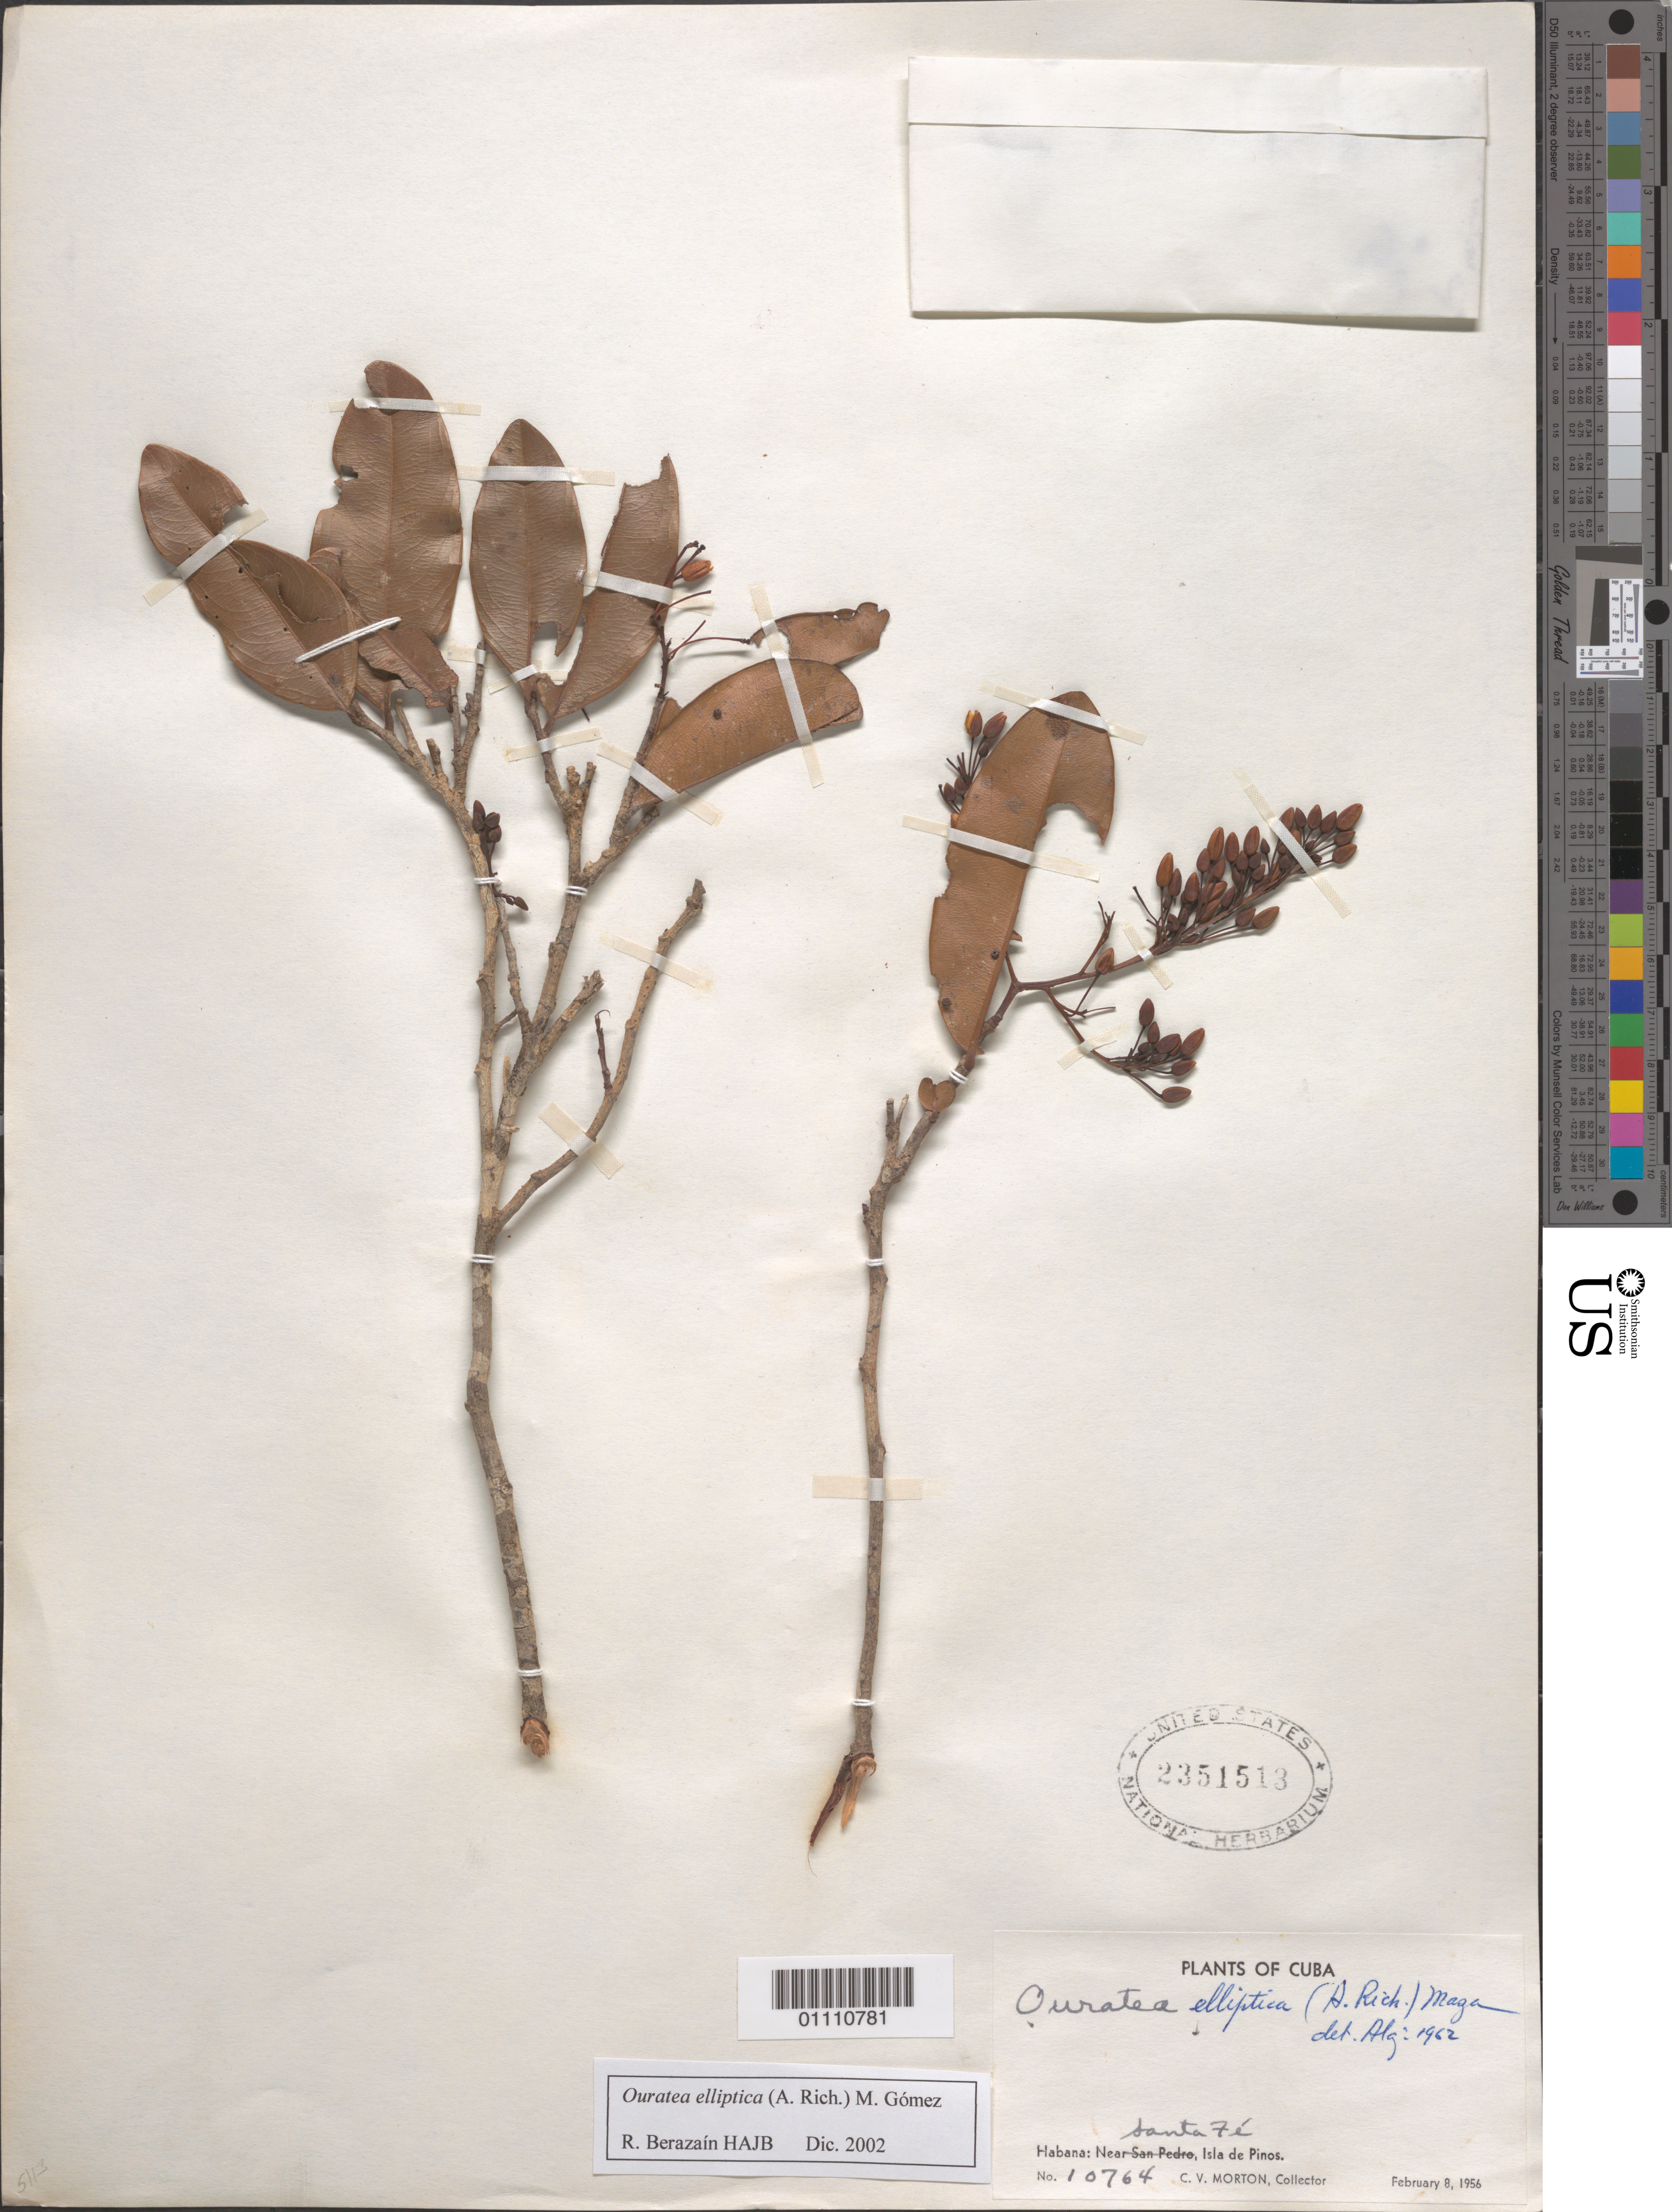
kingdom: Plantae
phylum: Tracheophyta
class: Magnoliopsida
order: Malpighiales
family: Ochnaceae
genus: Ouratea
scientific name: Ouratea elliptica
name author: (A. Rich.) M. Gómez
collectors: C. V. Morton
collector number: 10764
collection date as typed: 08 Feb 1956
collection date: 1956-02-08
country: Cuba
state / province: Isla de La Juventud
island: Isla de la Juventud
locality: Isle of Pines, Near Sante Fé, Isla de Pinos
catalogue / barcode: US 2351513